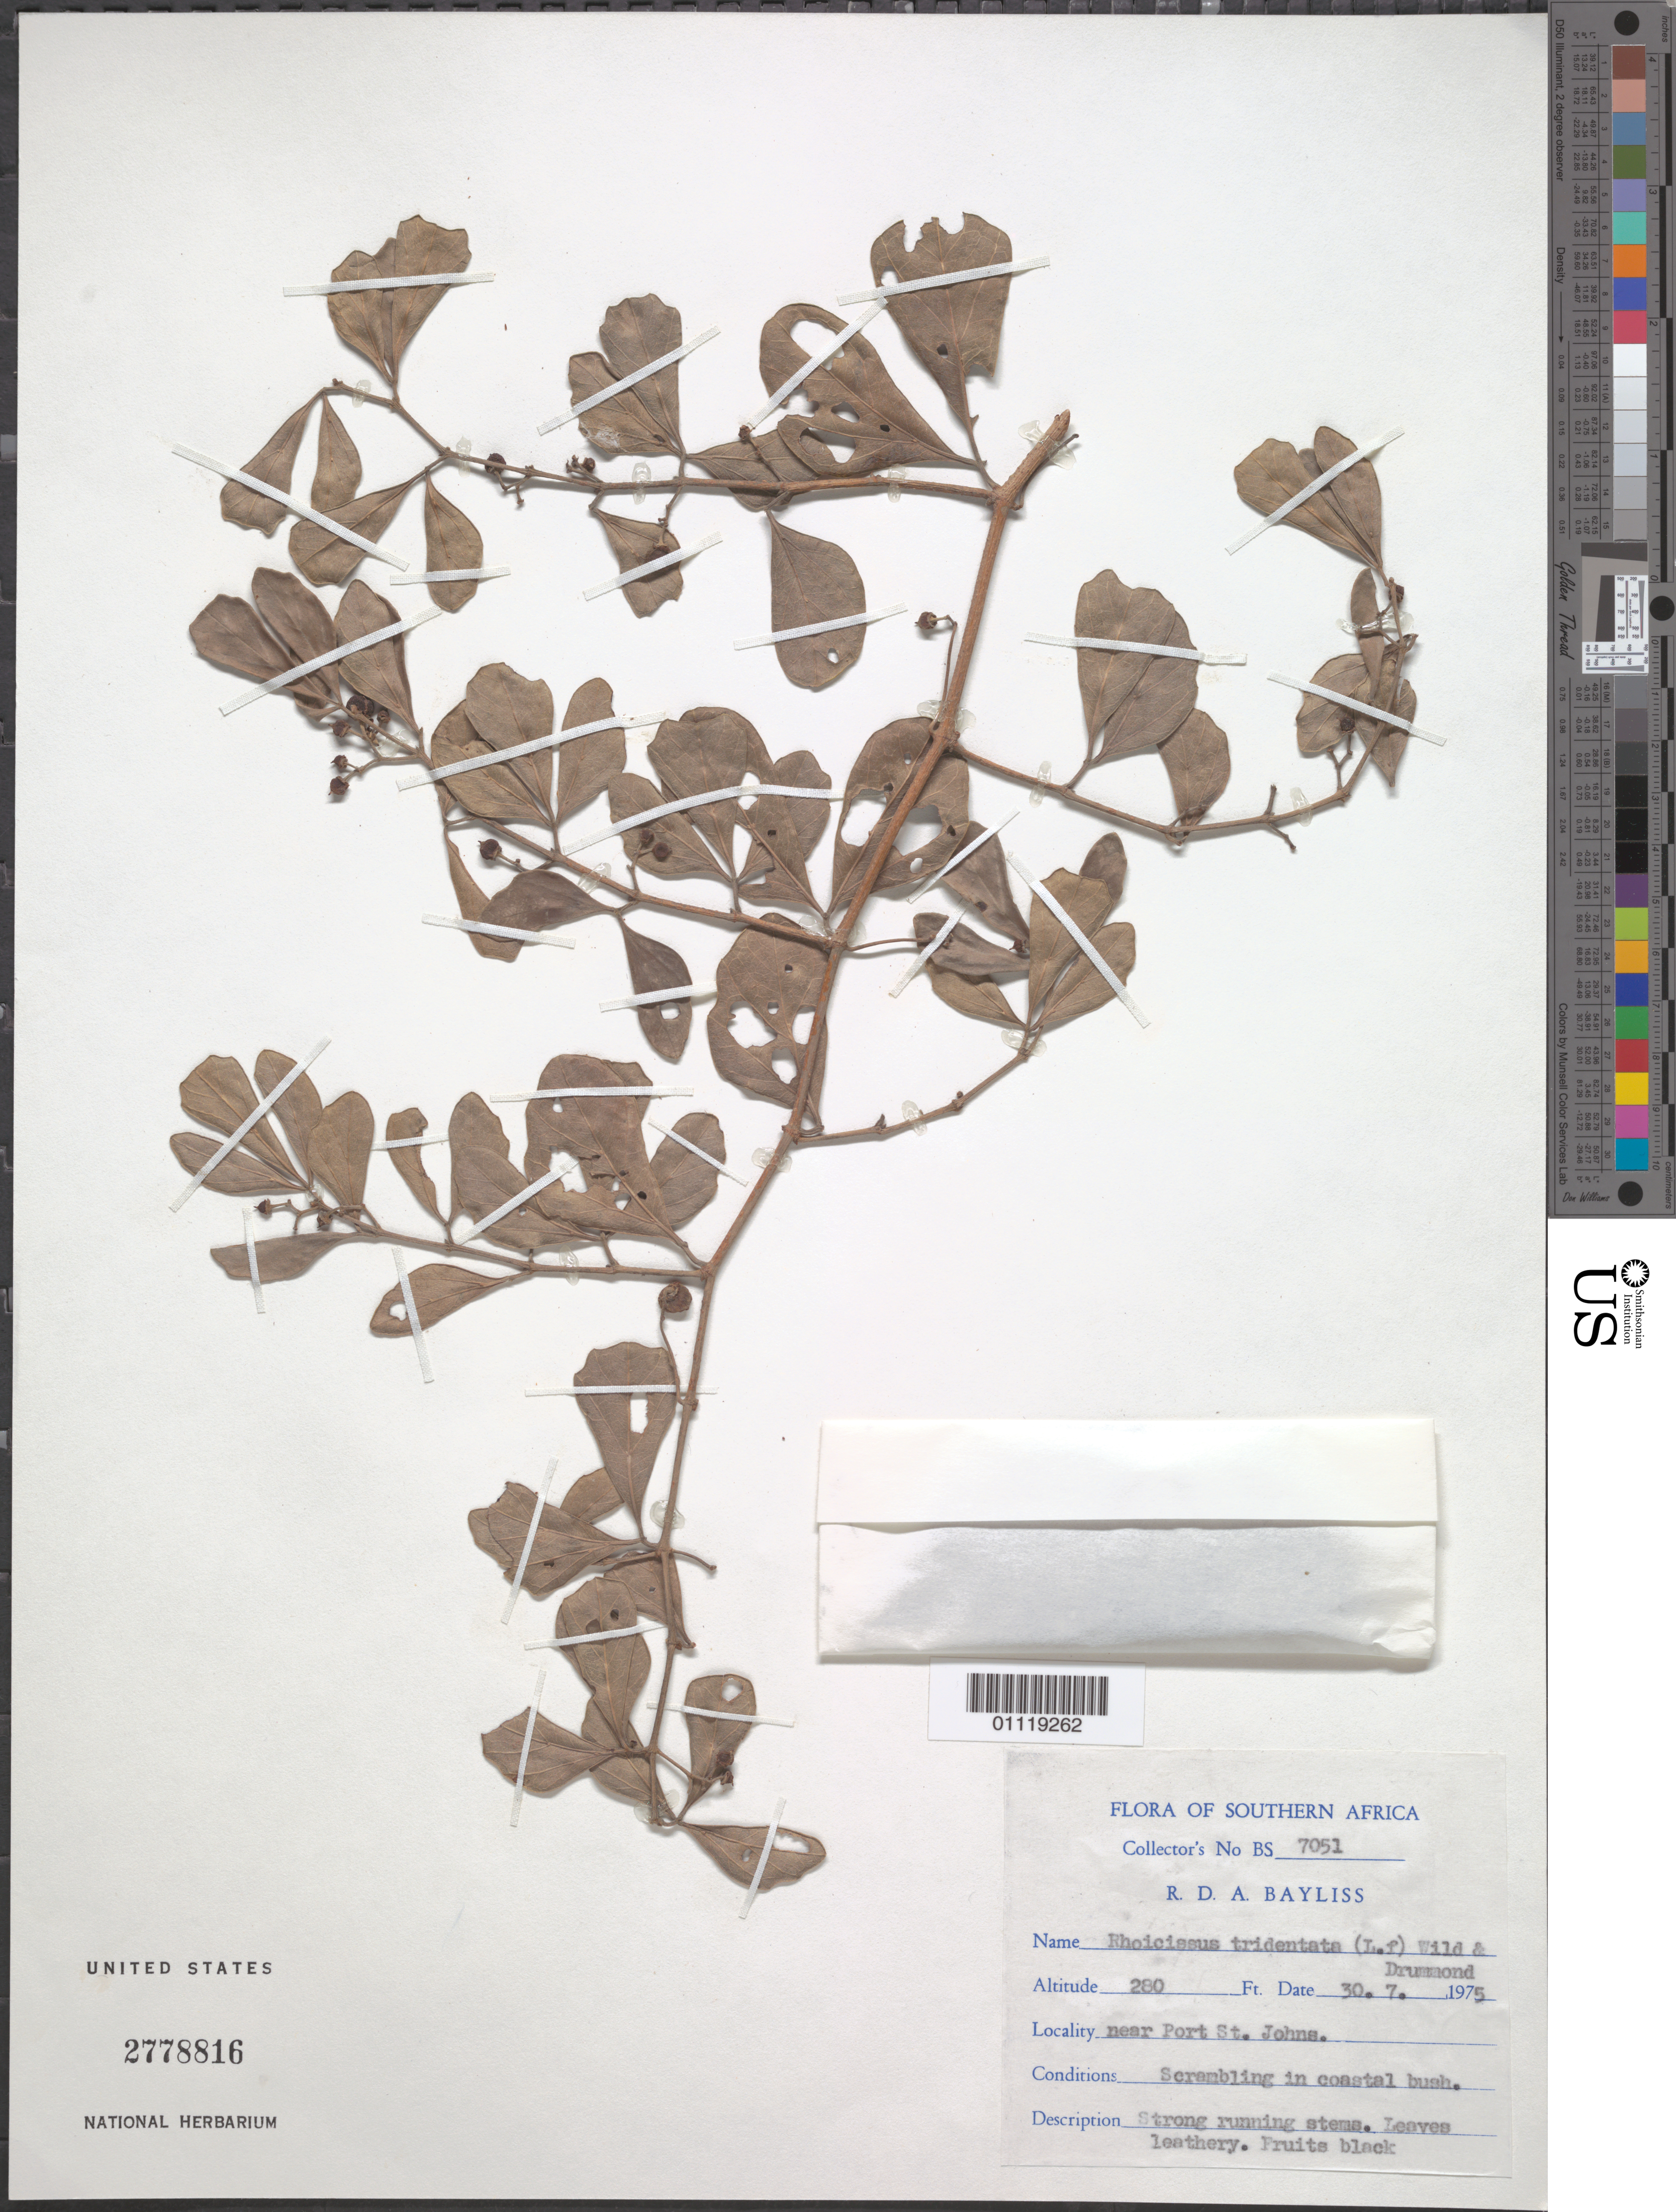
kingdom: Plantae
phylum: Tracheophyta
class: Magnoliopsida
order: Vitales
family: Vitaceae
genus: Rhoicissus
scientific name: Rhoicissus tridentata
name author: (L. f.) Wild & R.B. Drumm.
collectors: R. D. Bayliss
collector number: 7051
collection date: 1975-07-30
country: South Africa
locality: Near Port St Johns.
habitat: Scrambling in coastal bush.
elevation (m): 85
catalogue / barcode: US 2778816